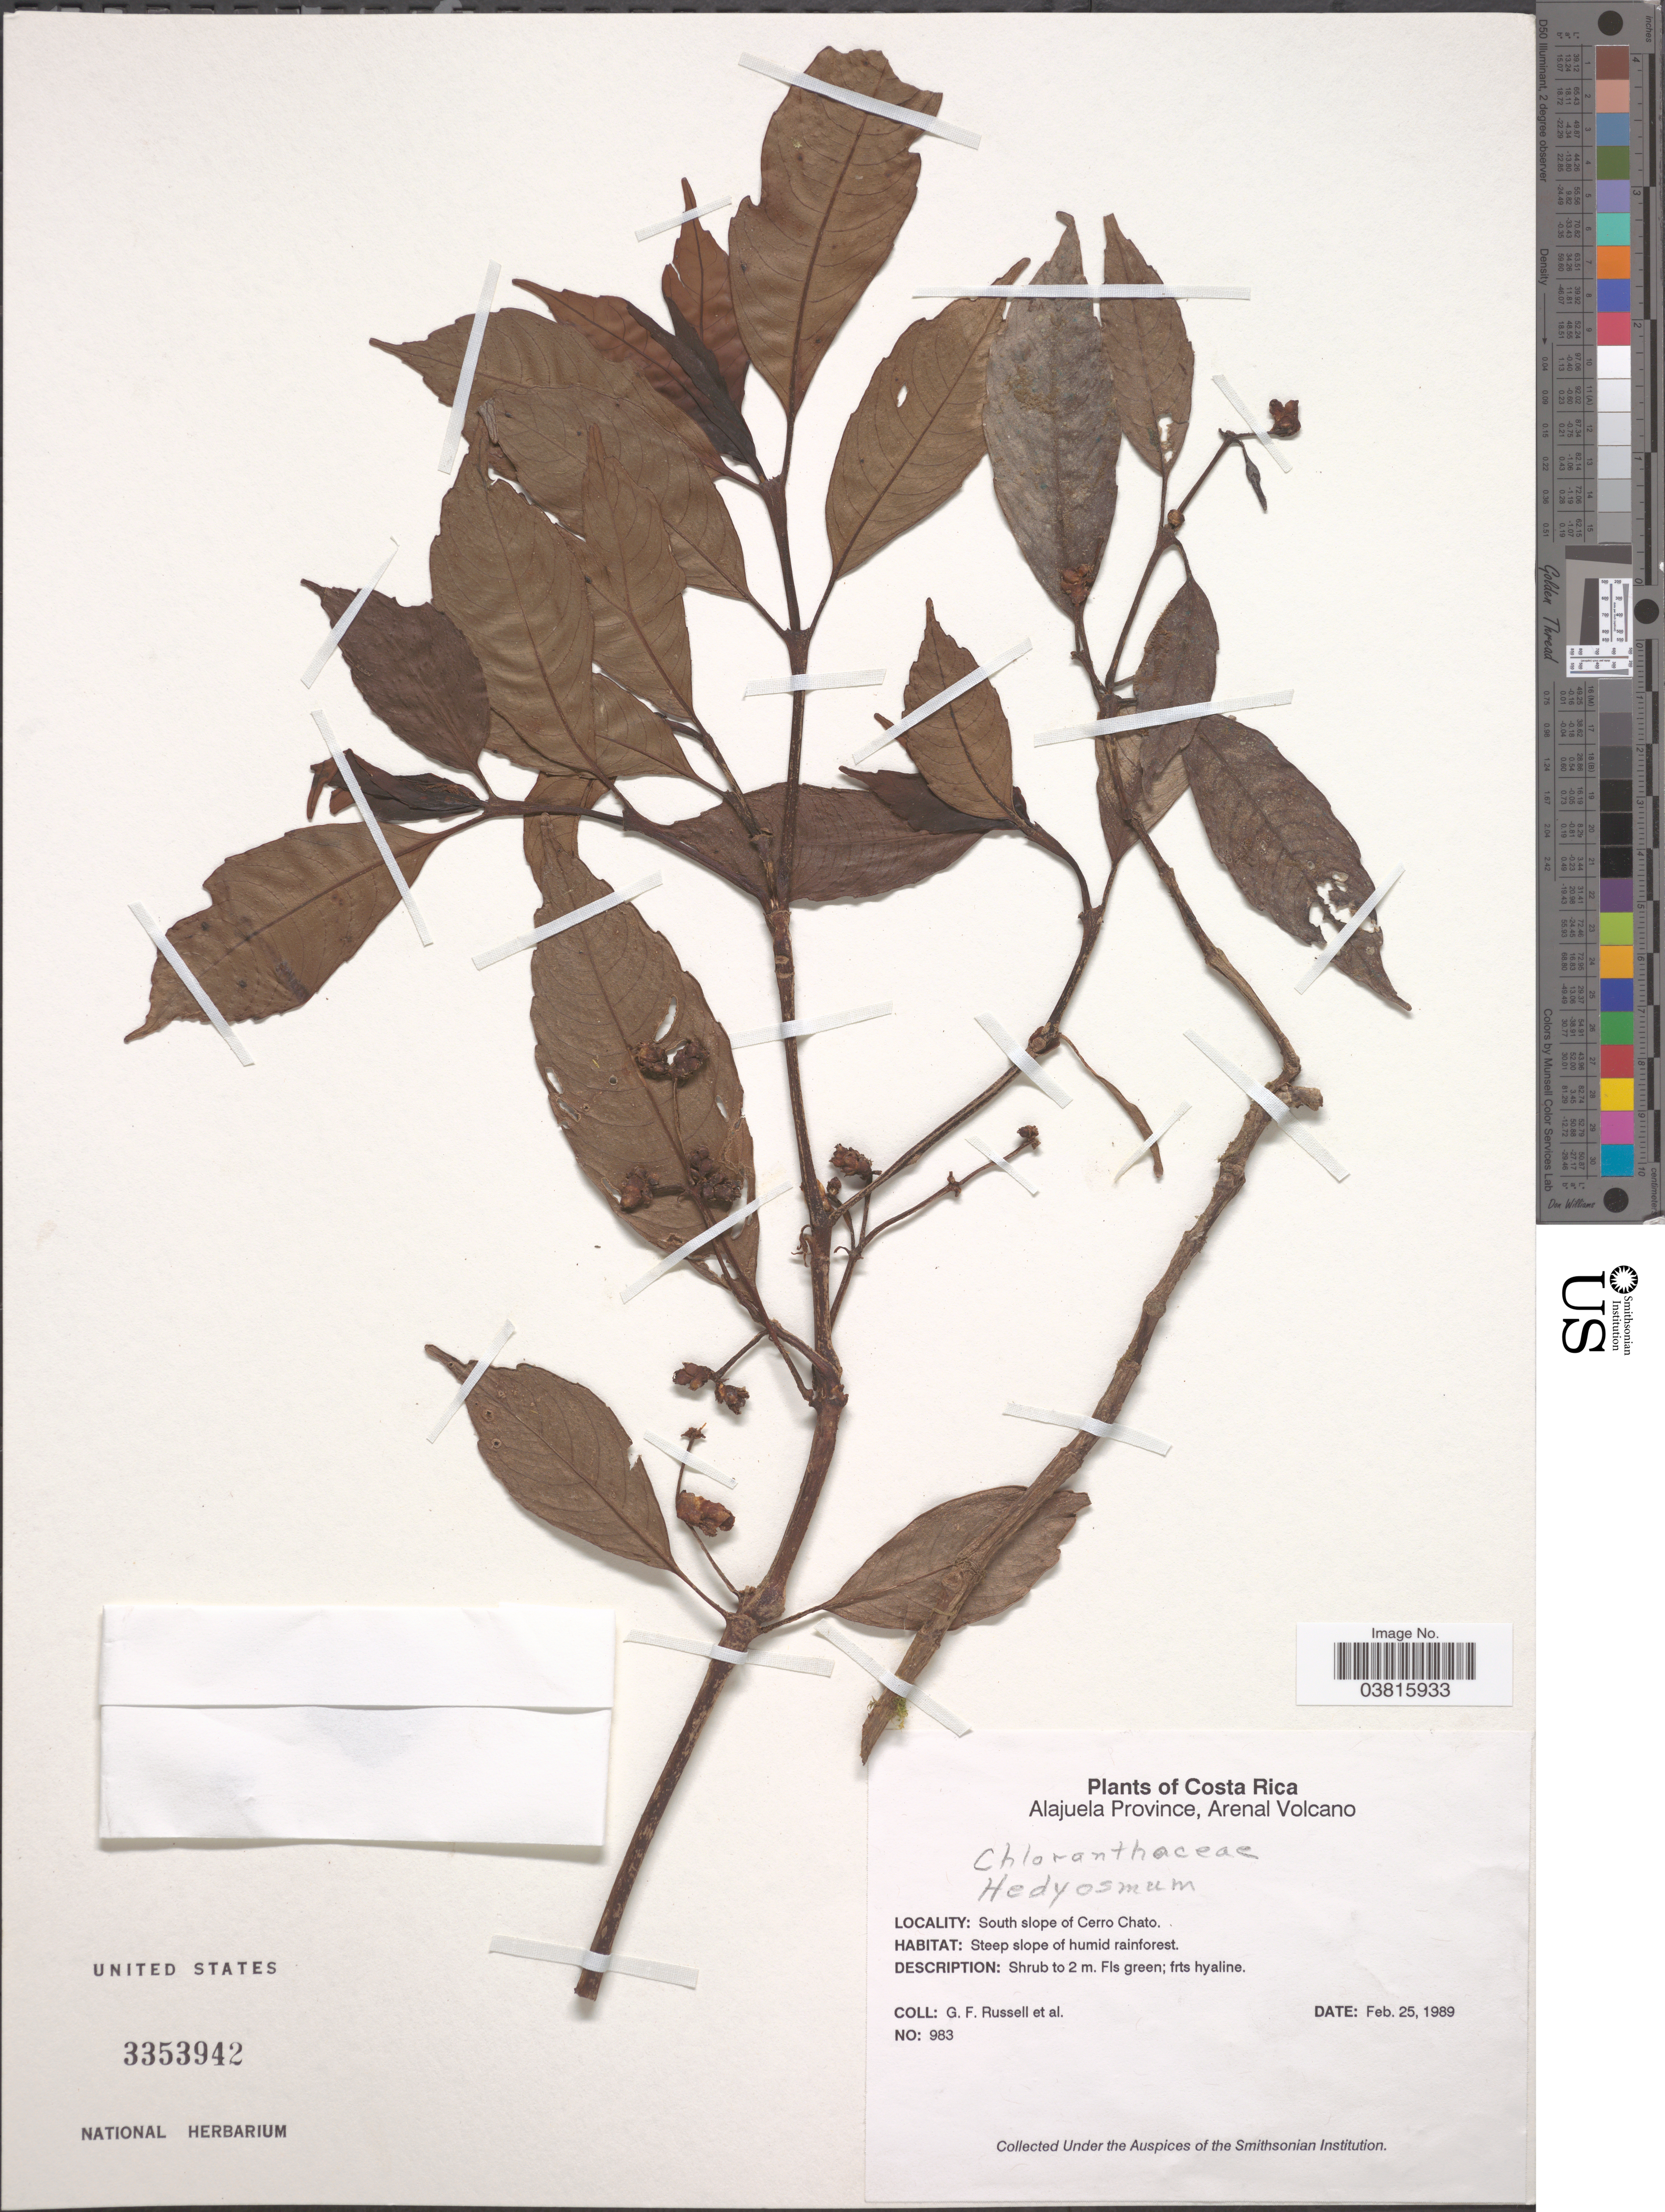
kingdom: Plantae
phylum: Tracheophyta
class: Magnoliopsida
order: Chloranthales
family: Chloranthaceae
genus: Hedyosmum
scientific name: Hedyosmum sp.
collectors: G. Russell & et al.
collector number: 983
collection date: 1989-02-25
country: Costa Rica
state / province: Alajuela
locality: Arenal Volcano. South slope of Cerro Chato.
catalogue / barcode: US 3353942